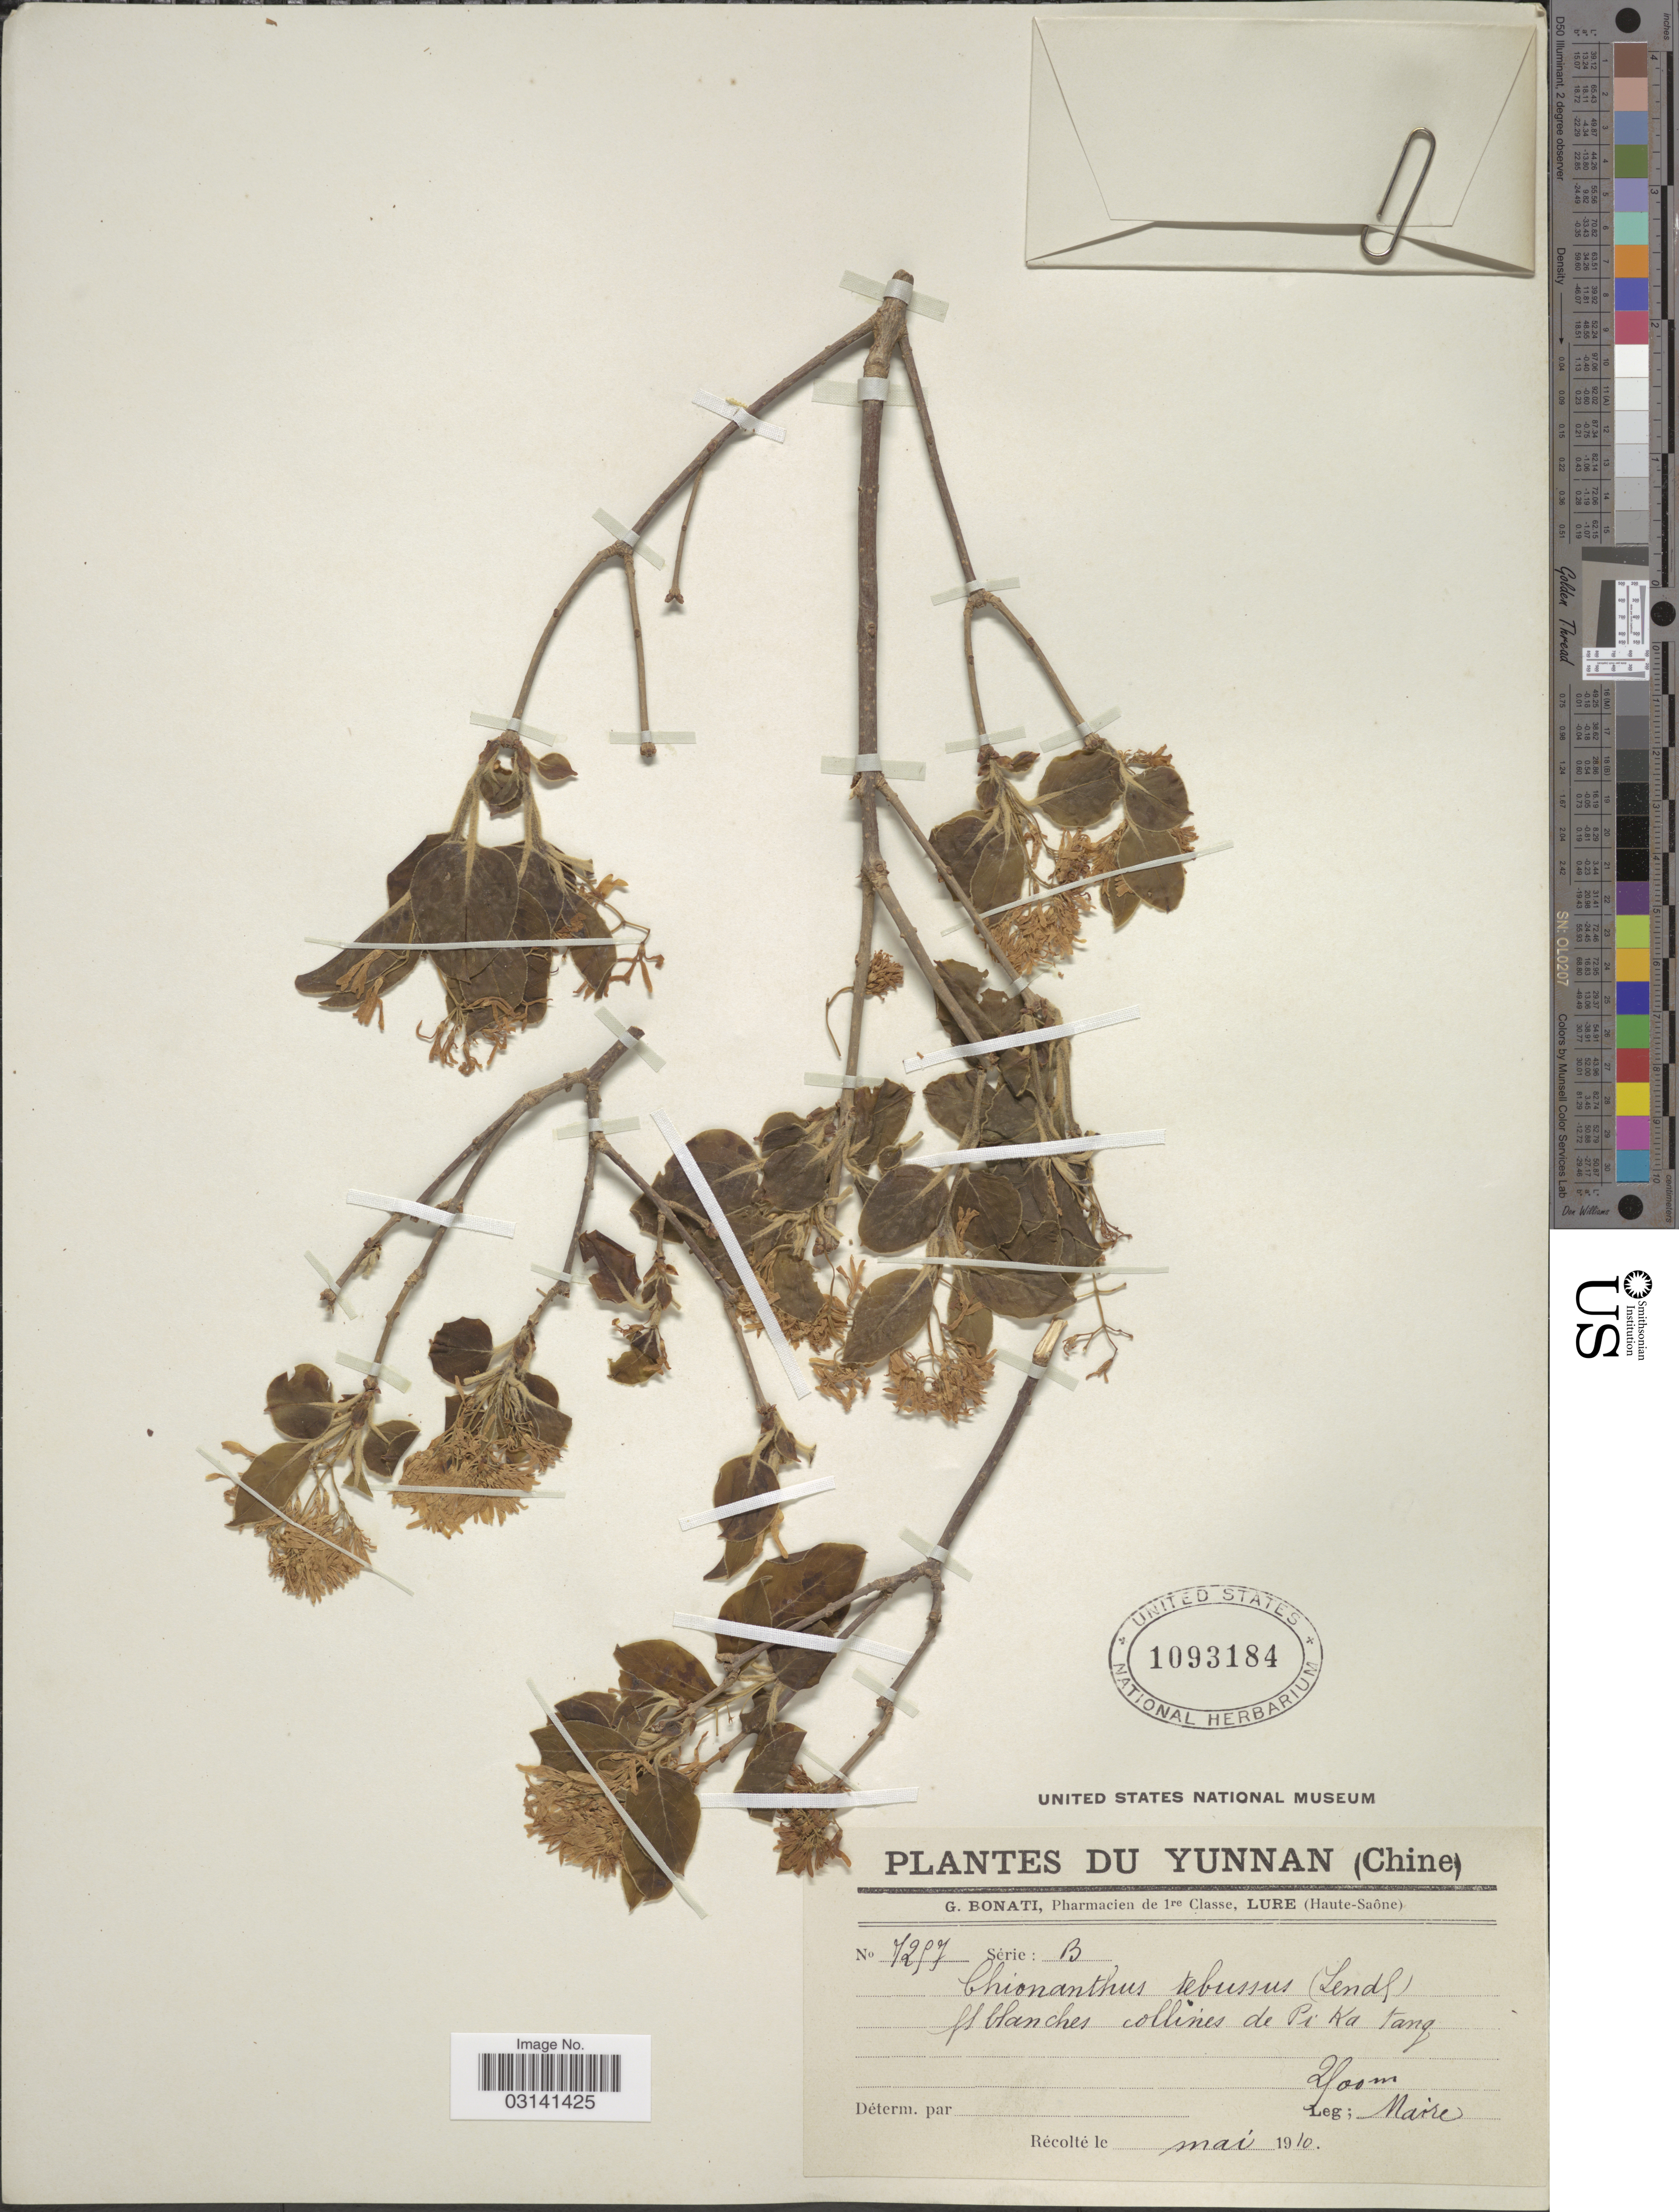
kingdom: Plantae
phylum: Tracheophyta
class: Magnoliopsida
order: Lamiales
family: Oleaceae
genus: Chionanthus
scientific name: Chionanthus retusus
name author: Lindl. & Paxton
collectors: G. Bonati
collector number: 7257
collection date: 1910-05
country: China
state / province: Yunnan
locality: Collines de Pi Ka tang.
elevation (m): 2500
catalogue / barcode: US 1093184